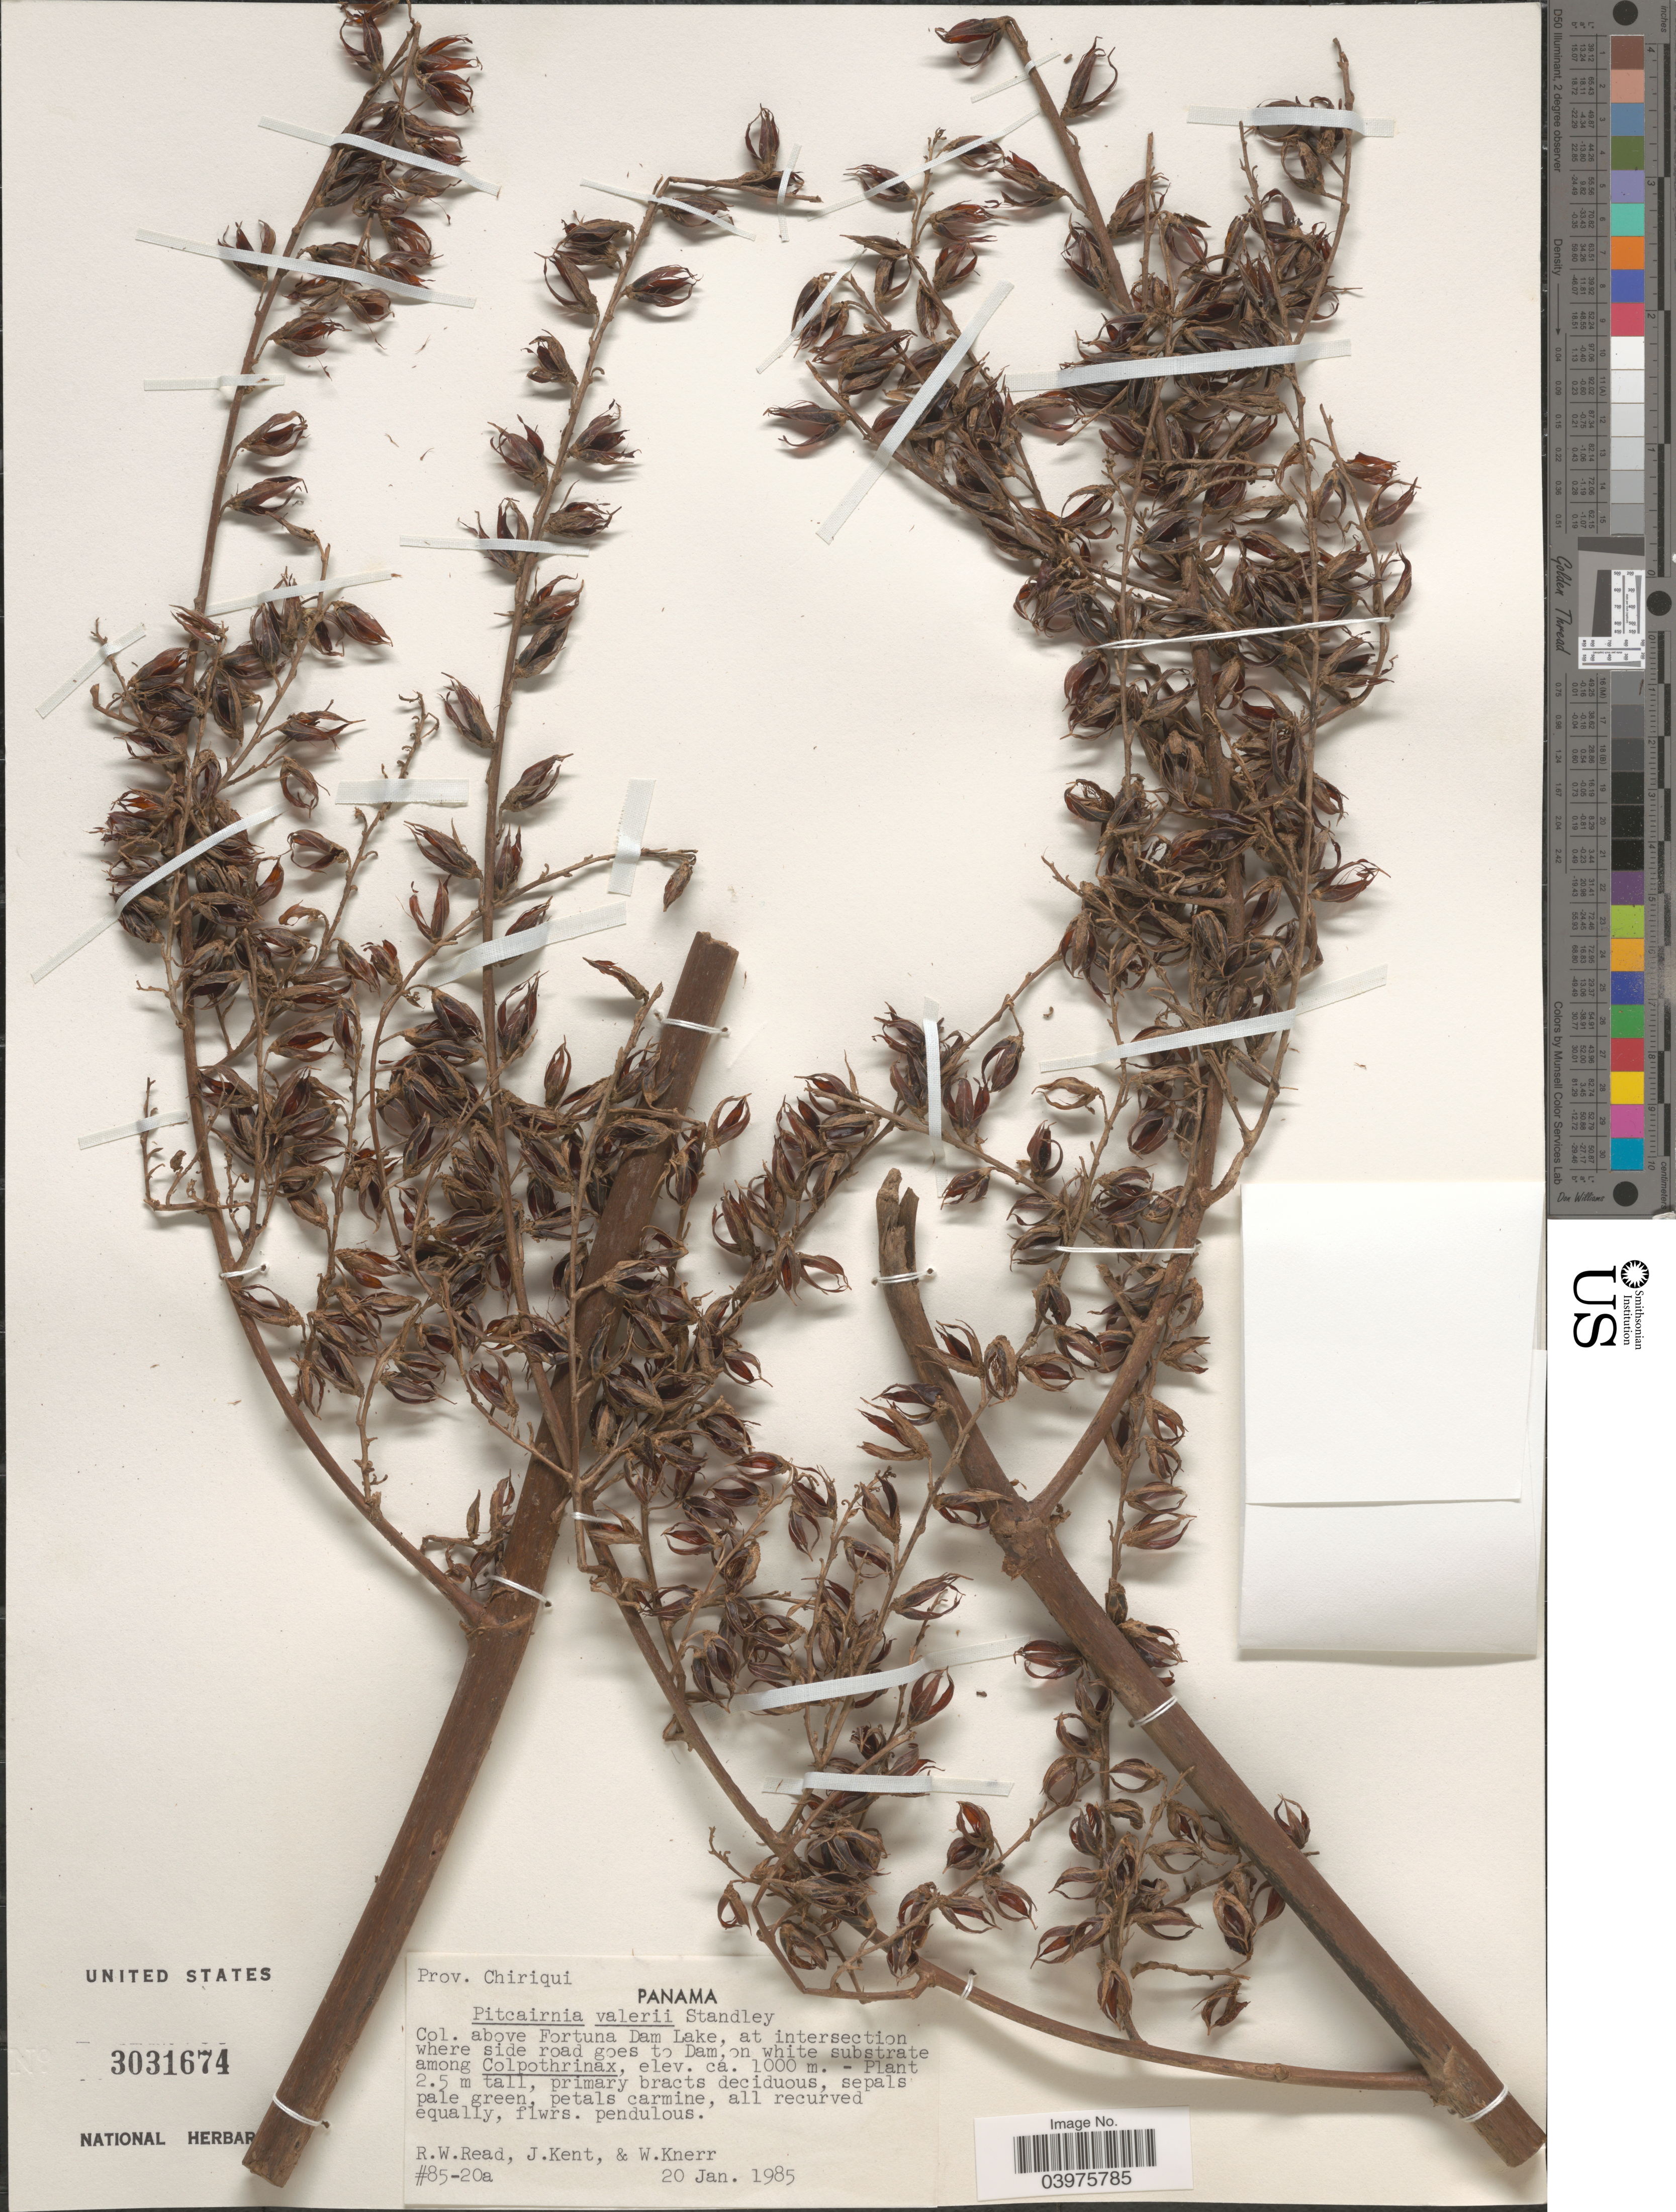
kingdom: Plantae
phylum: Tracheophyta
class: Liliopsida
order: Poales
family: Bromeliaceae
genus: Pitcairnia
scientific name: Pitcairnia valerii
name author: Standl.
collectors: R. W. Read, J. Kent & W. Knerr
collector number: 85-20a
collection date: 1985-01-20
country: Panama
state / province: Chiriqui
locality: Above Fortuna Dam Lake, at intersection where side road goes to Dam.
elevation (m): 1000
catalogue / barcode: US 3031674